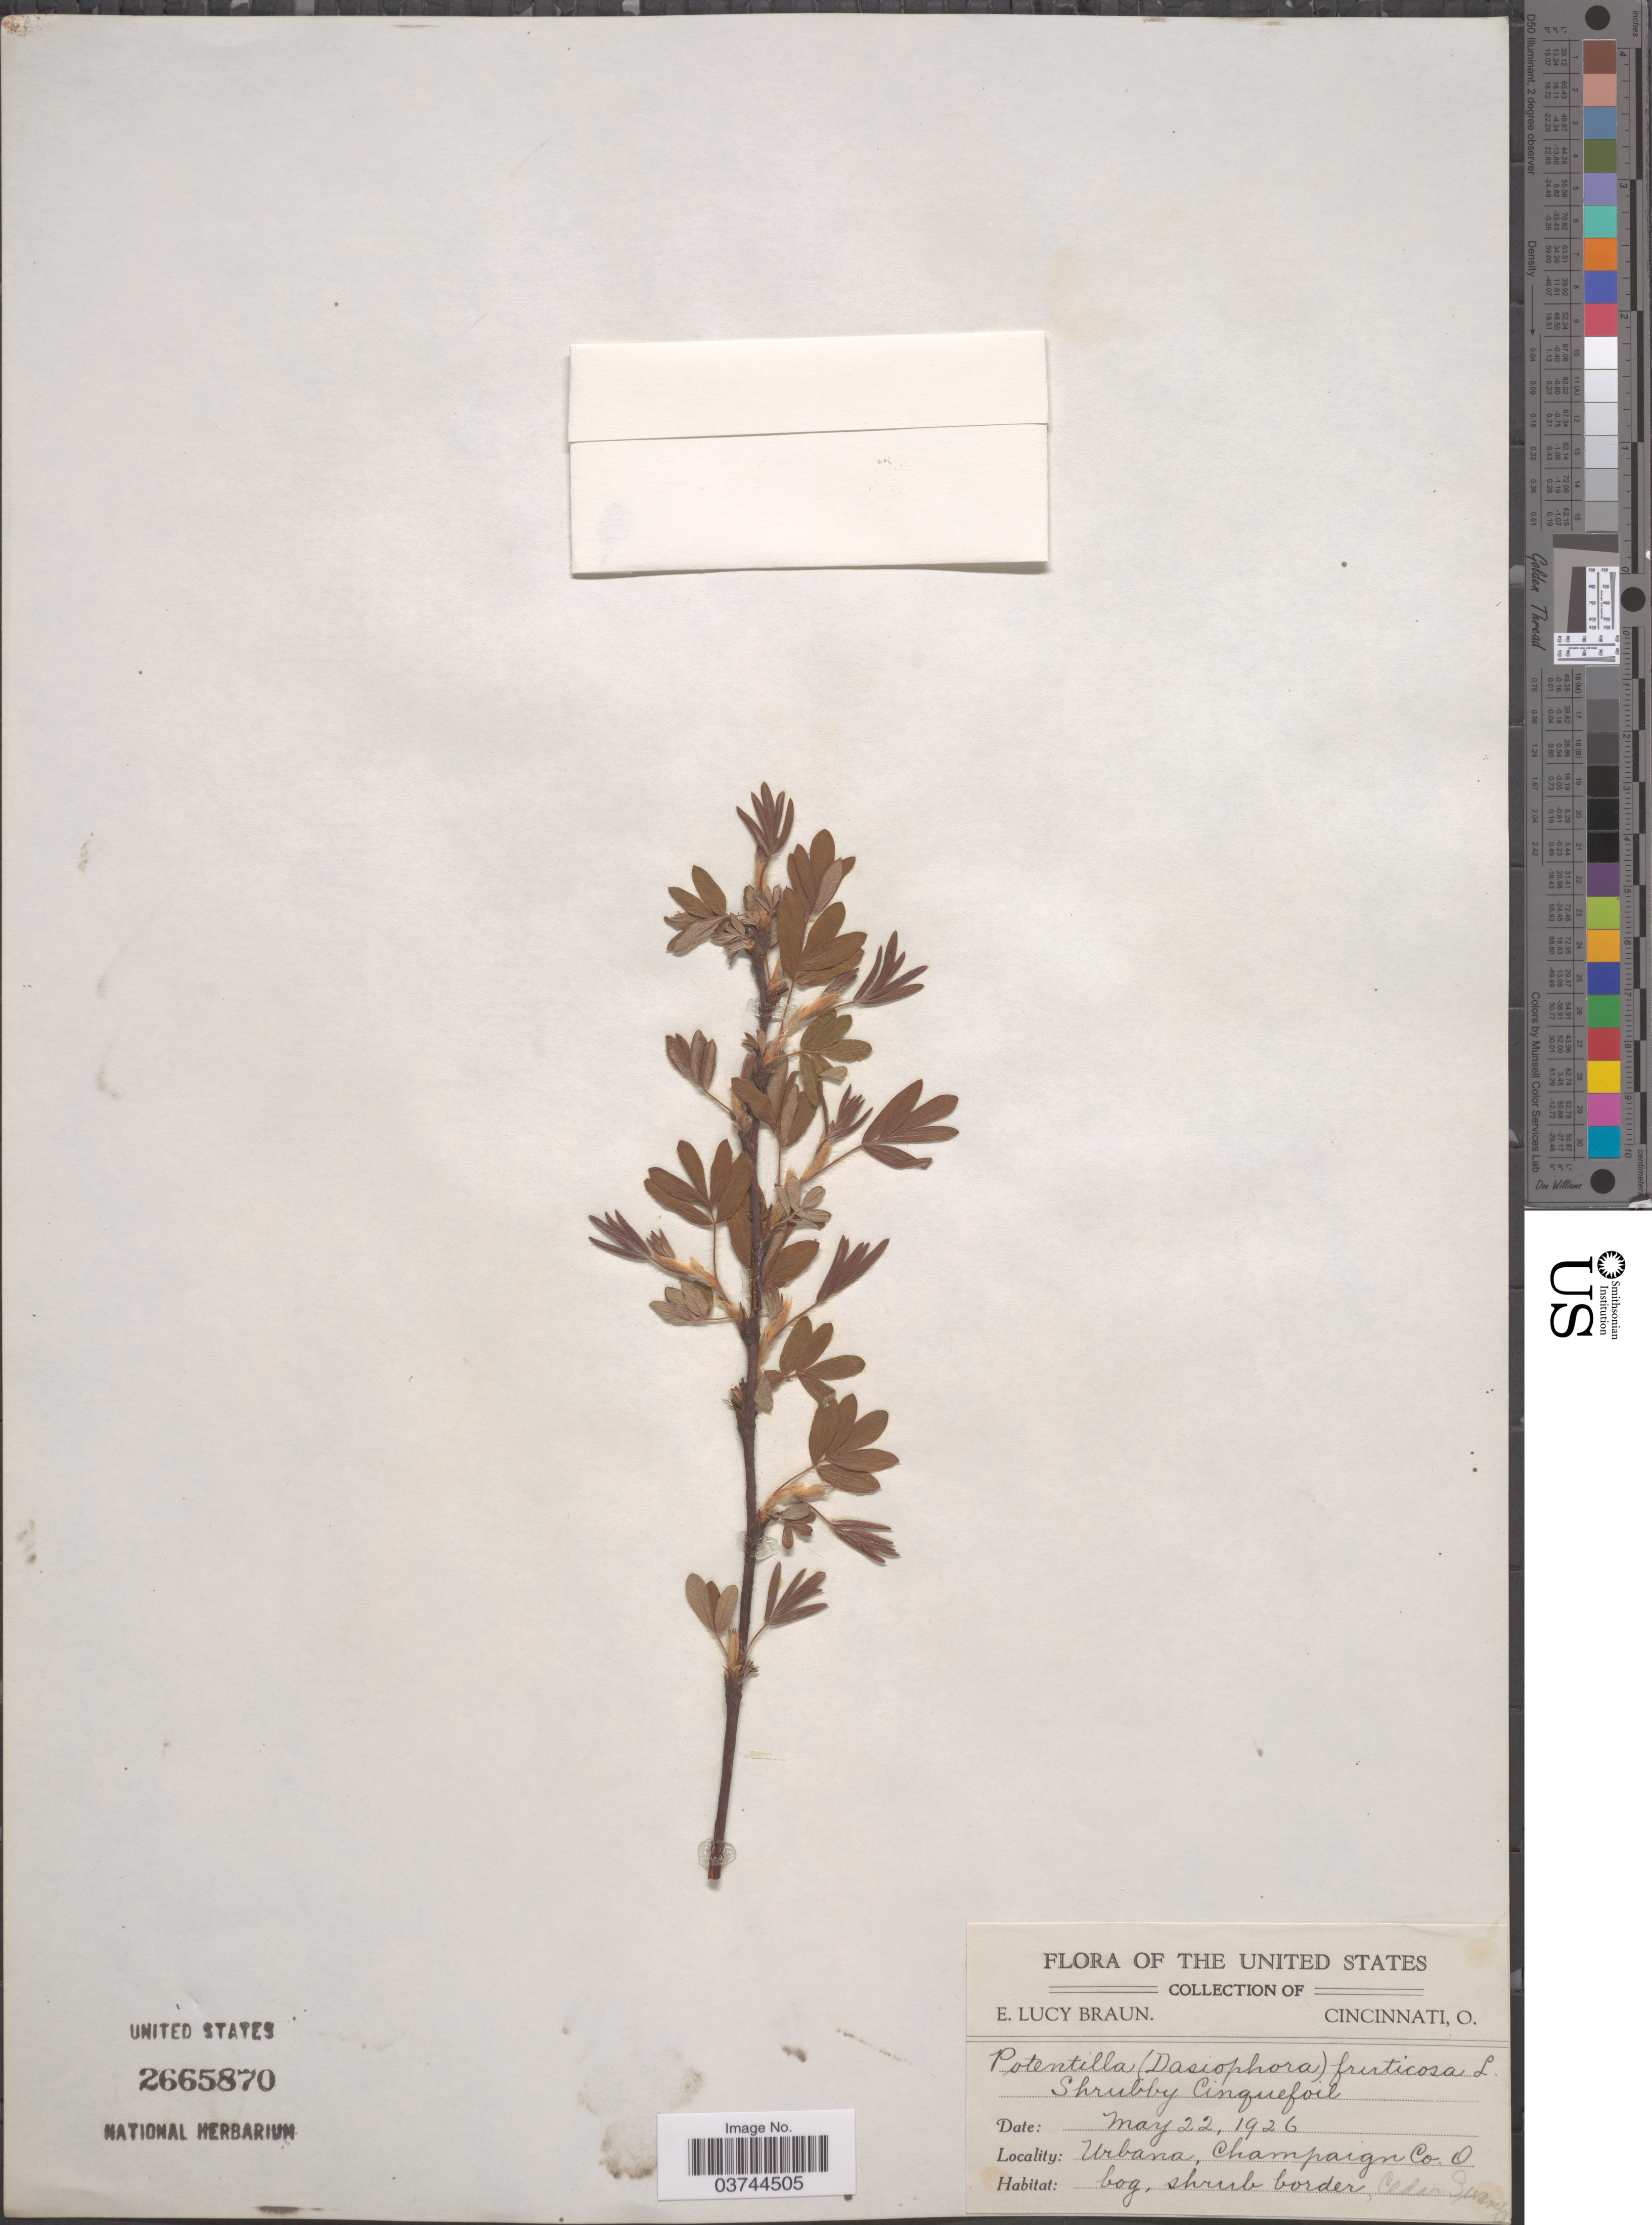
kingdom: Plantae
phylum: Tracheophyta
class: Magnoliopsida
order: Rosales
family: Rosaceae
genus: Dasiphora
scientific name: Dasiphora fruticosa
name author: (L.) Rydb.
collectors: E. L. Braun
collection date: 1926-05-22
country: United States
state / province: Ohio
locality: Urbana, Champaign Co. Cedar Swamp.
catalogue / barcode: US 2665870